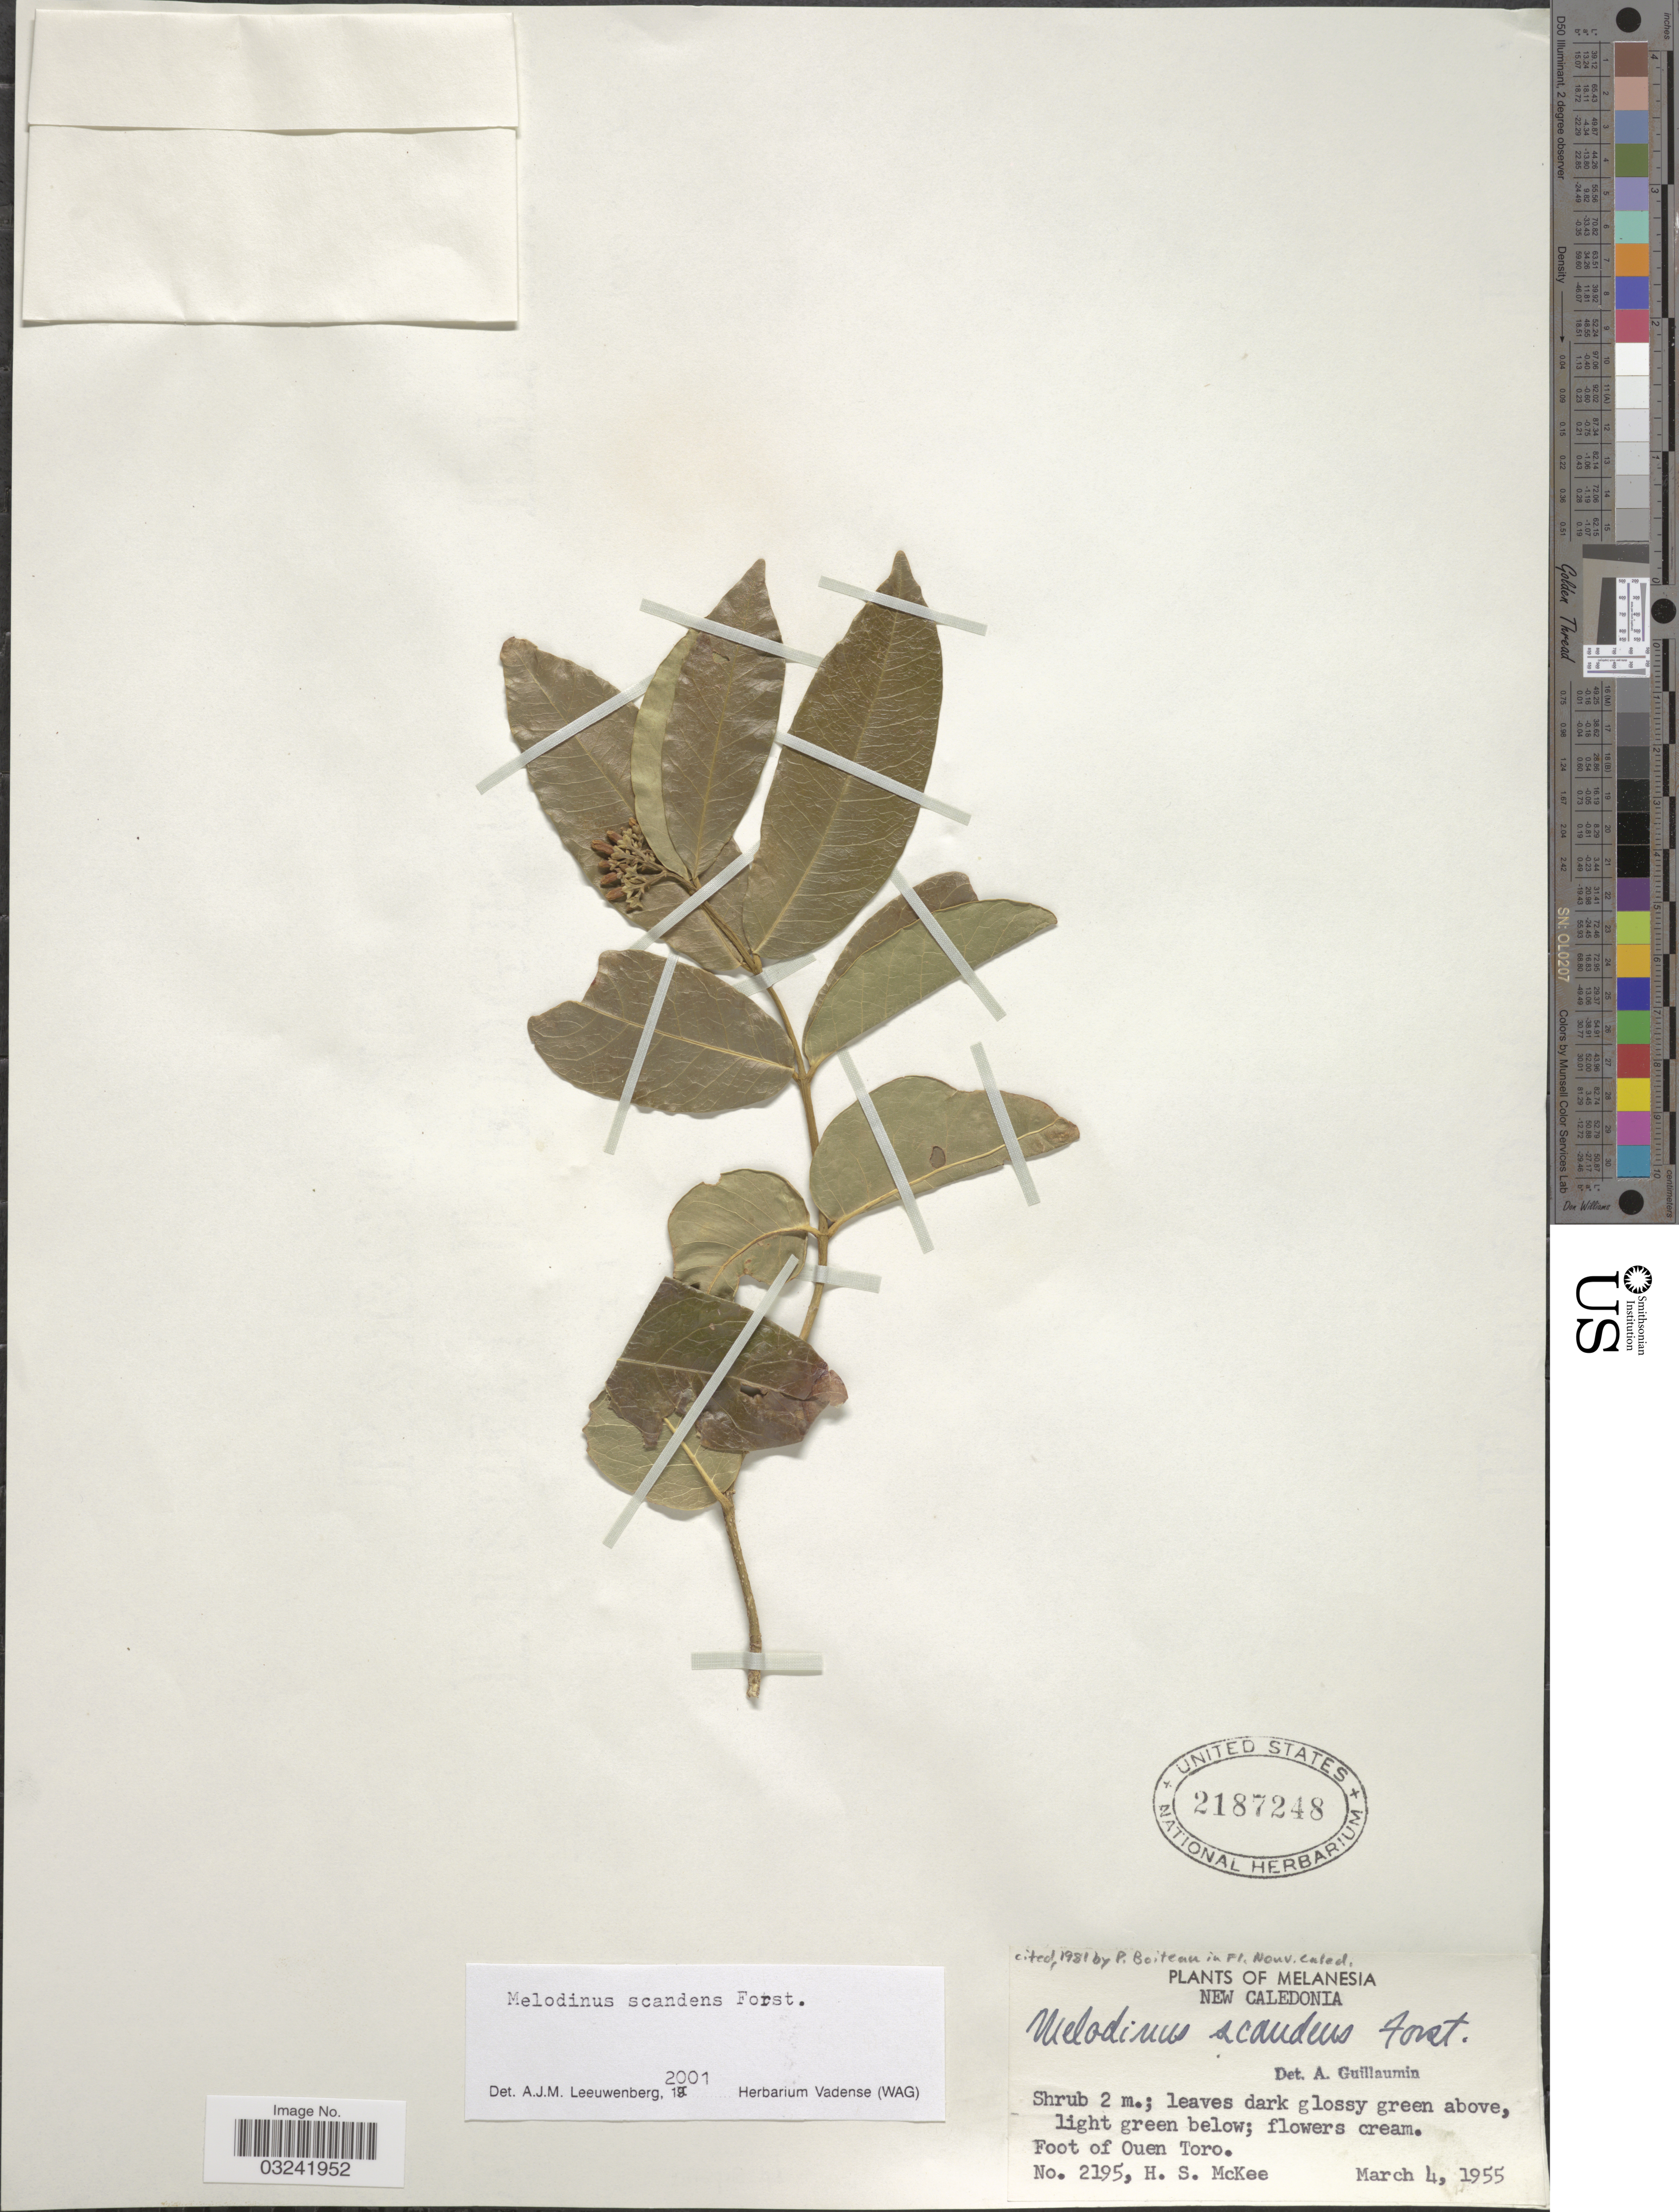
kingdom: Plantae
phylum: Tracheophyta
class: Magnoliopsida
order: Gentianales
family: Apocynaceae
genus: Melodinus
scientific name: Melodinus scandens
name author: J.R. Forst. & G. Forst.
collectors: H. S. McKee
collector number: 2195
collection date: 1955-03-04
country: New Caledonia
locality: Foot of Ouen Toro.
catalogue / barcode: US 2187248